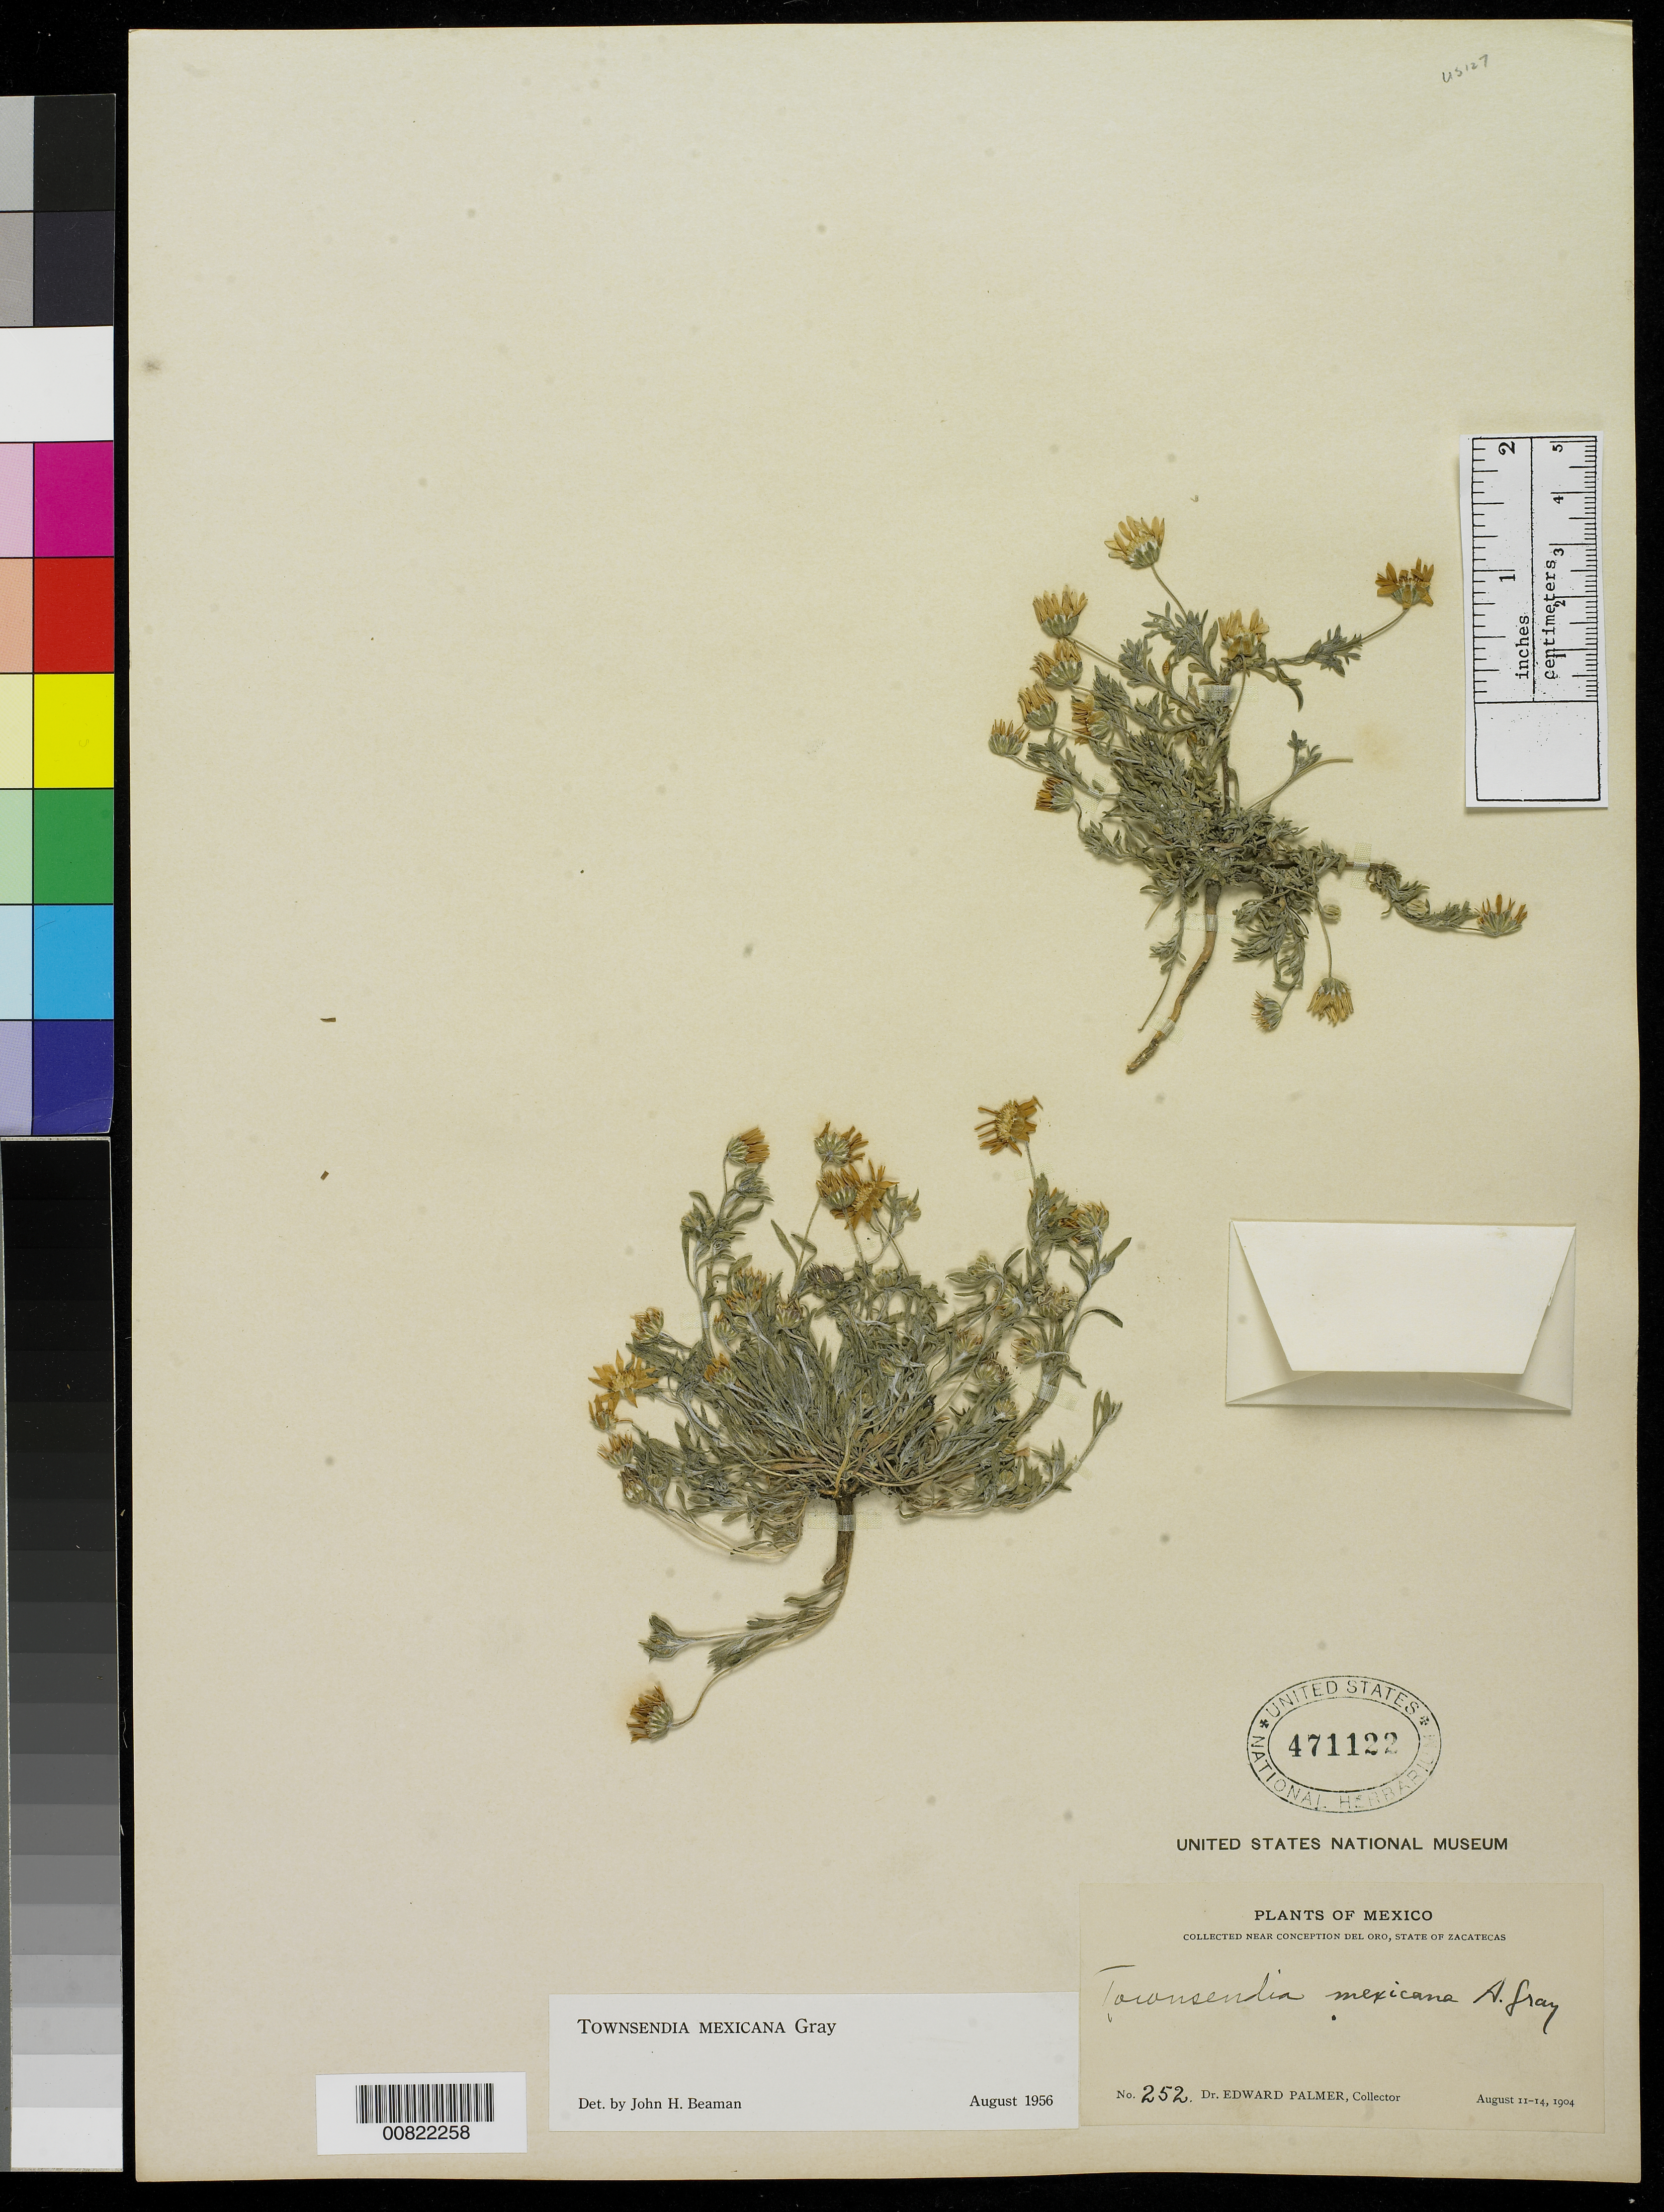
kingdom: Plantae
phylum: Tracheophyta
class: Magnoliopsida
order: Asterales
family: Asteraceae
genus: Townsendia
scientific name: Townsendia mexicana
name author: A. Gray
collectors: E. Palmer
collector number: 252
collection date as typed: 11 Aug 1904 to 14 Aug 1904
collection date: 1904-08-11/1904-08-14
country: Mexico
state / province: Zacatecas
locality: Near Concepción del Oro, Zacatecas.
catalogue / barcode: US 471122